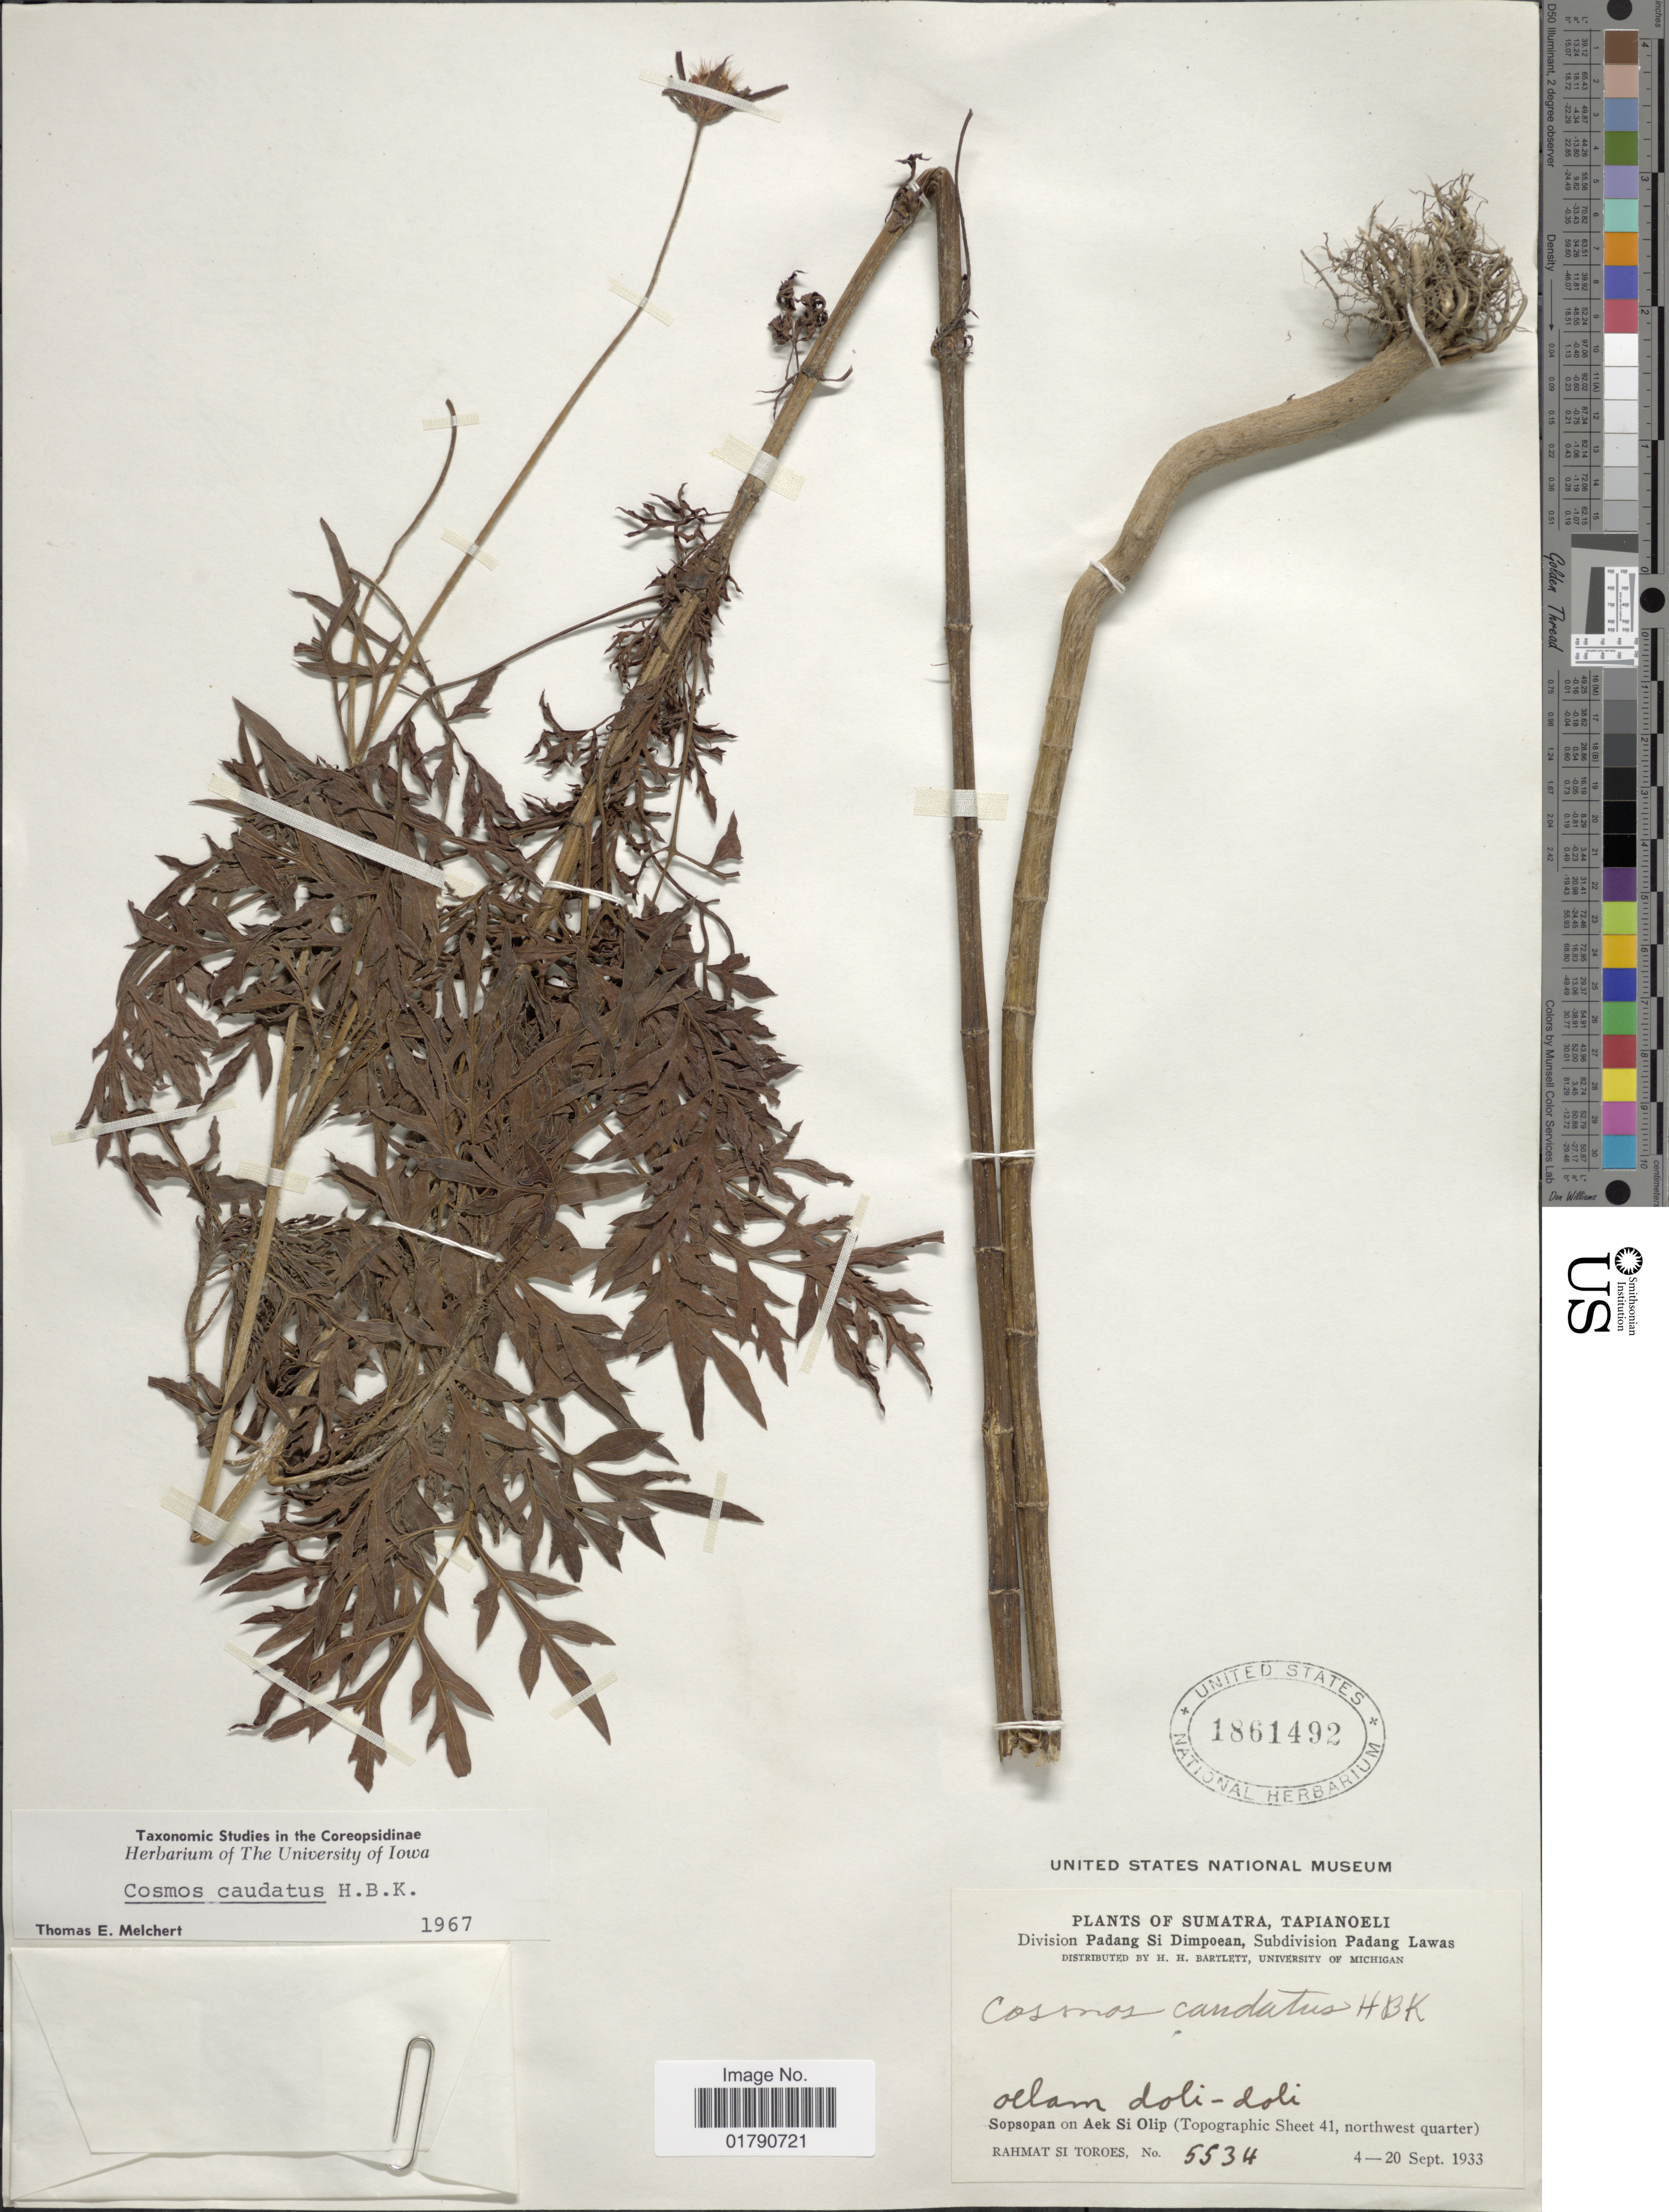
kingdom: Plantae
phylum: Tracheophyta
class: Magnoliopsida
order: Asterales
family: Asteraceae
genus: Cosmos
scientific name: Cosmos caudatus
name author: Kunth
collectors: Rahmat Si Boeea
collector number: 5534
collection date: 1933-09-04/1933-09-20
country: Indonesia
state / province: Sumatra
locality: Tapianoeli, Division Padang Si Dimpoean, Subdivision Padang Lawas, Sopsopan on Aek Si Olip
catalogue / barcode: US 1861492